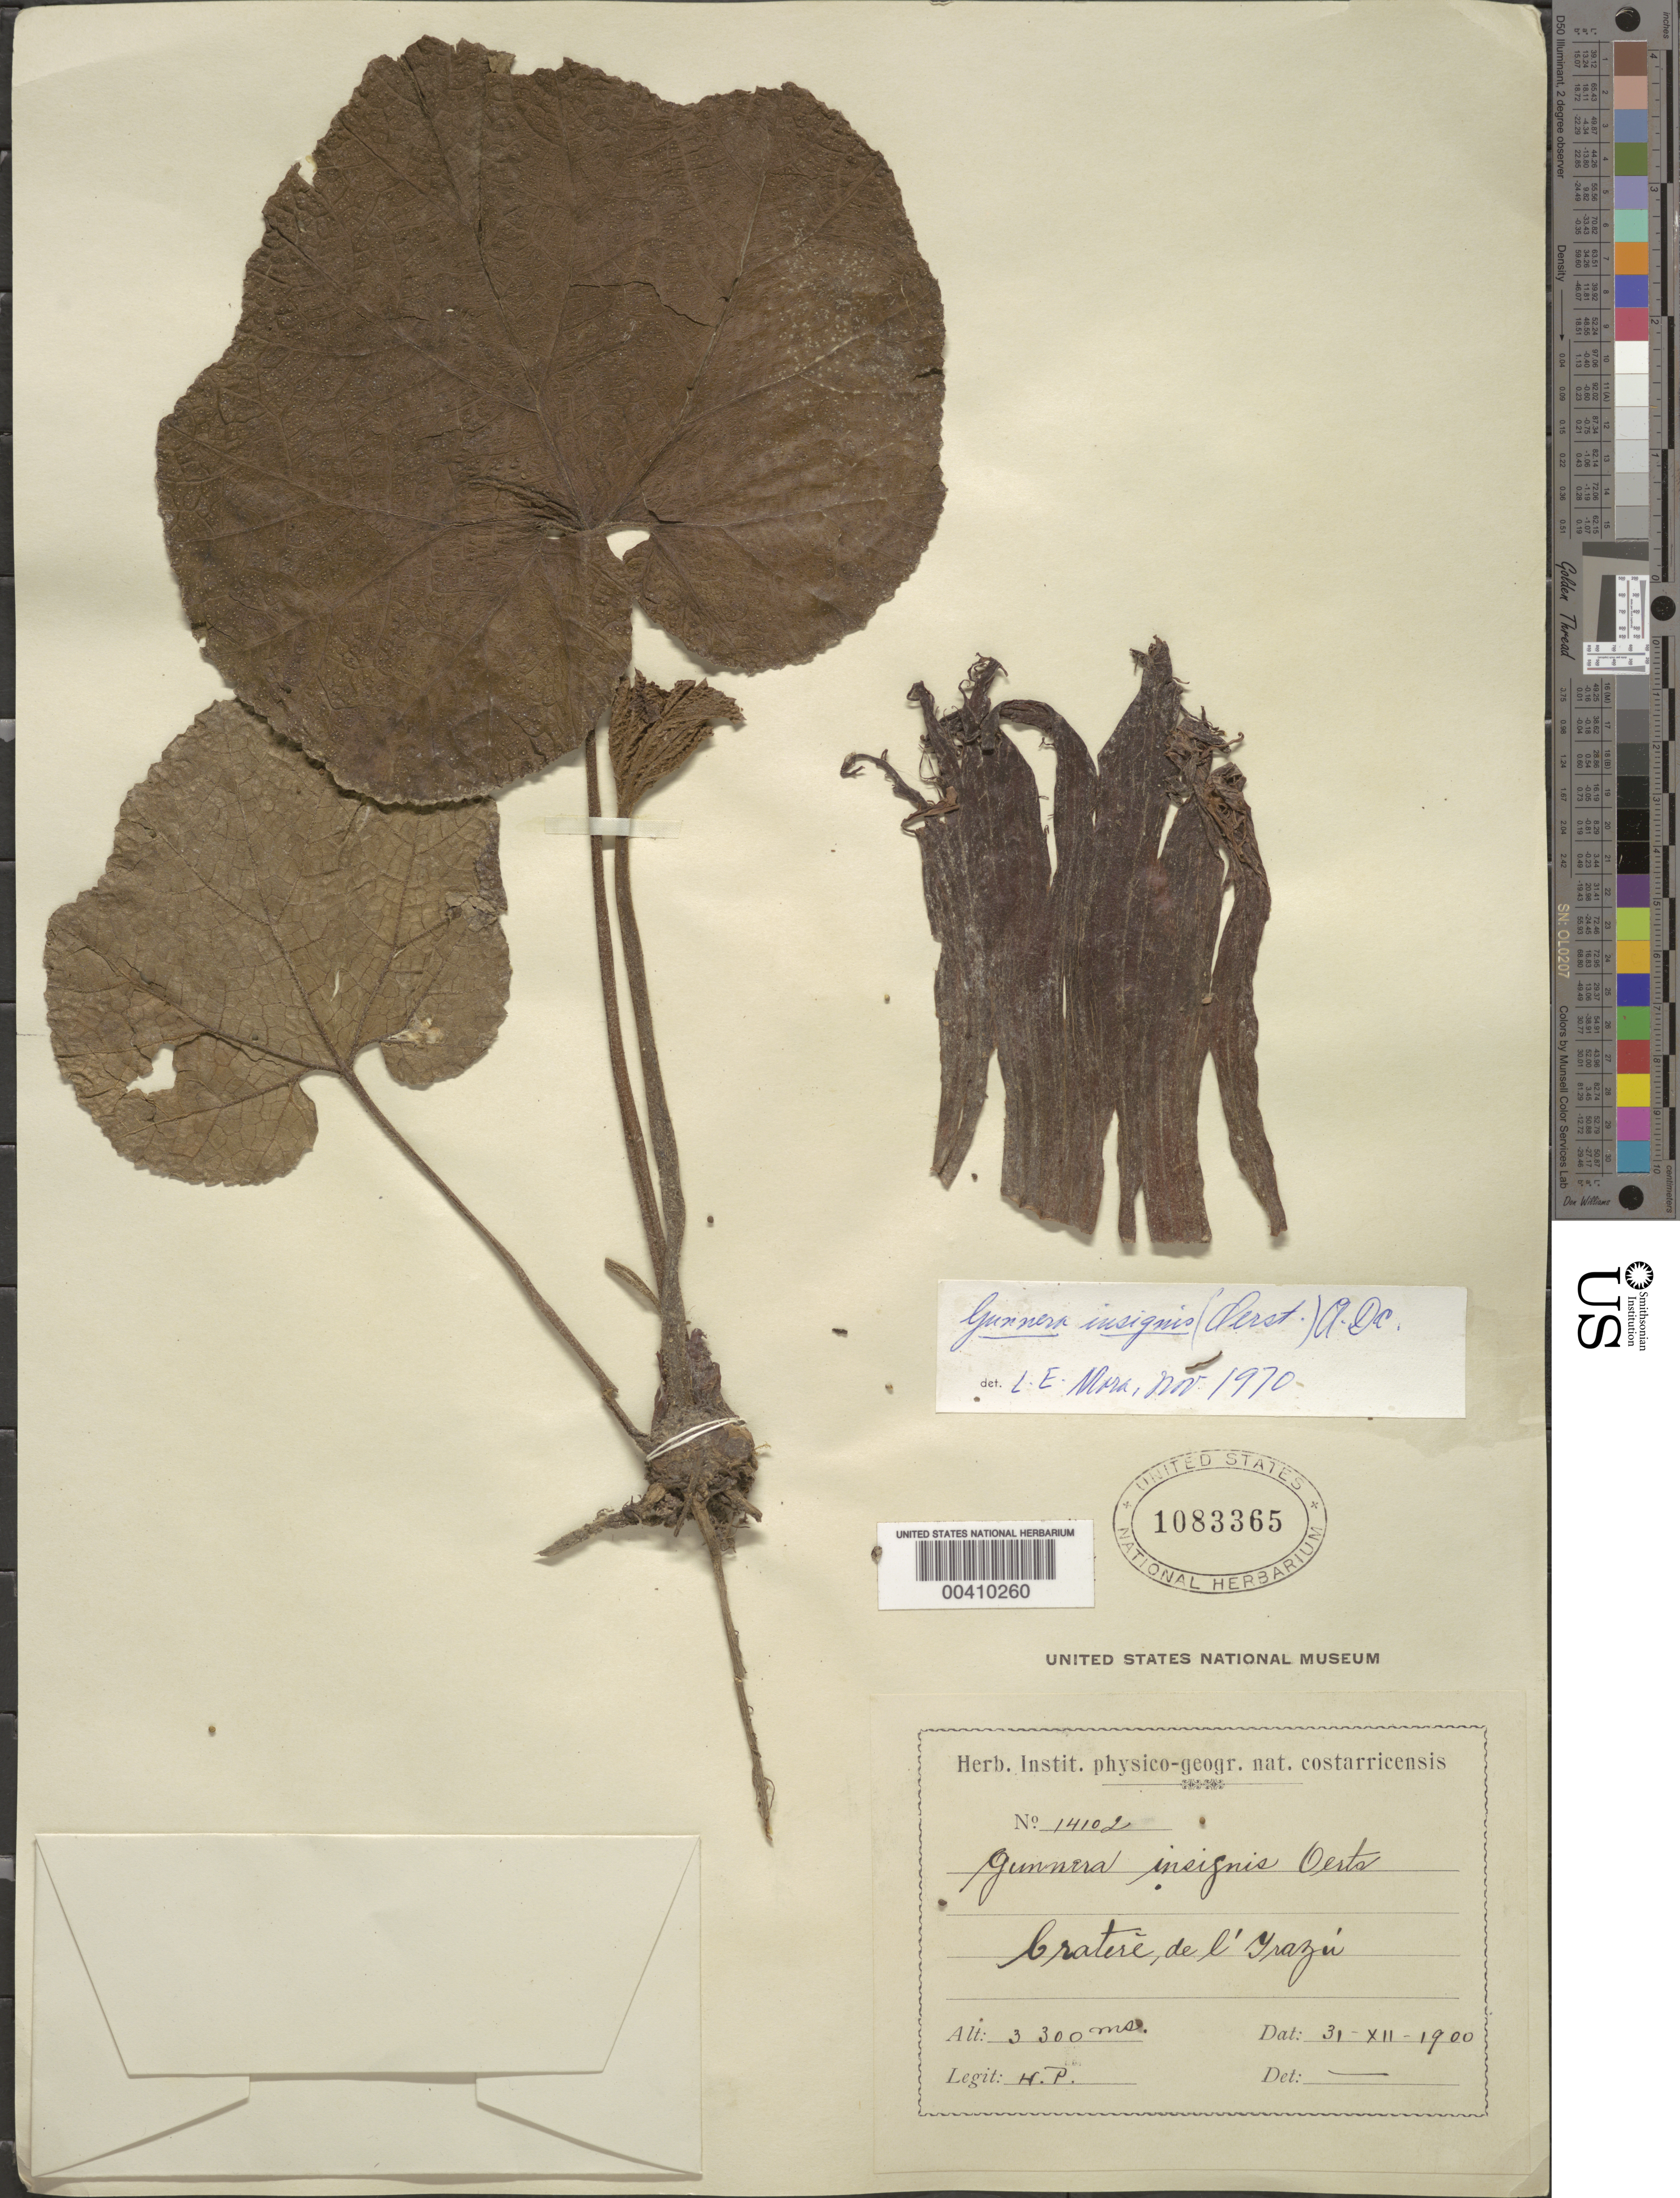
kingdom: Plantae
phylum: Tracheophyta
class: Magnoliopsida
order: Gunnerales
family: Gunneraceae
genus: Gunnera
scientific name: Gunnera insignis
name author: (Oerst.) A. DC.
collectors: H. F. Pittier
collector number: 14102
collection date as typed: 31 Dec 1900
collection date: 1900-12-31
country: Costa Rica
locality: Côté ahité de la crete de lapilli a' louest de cratére de l'Frazú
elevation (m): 3300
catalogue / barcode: US 1083365